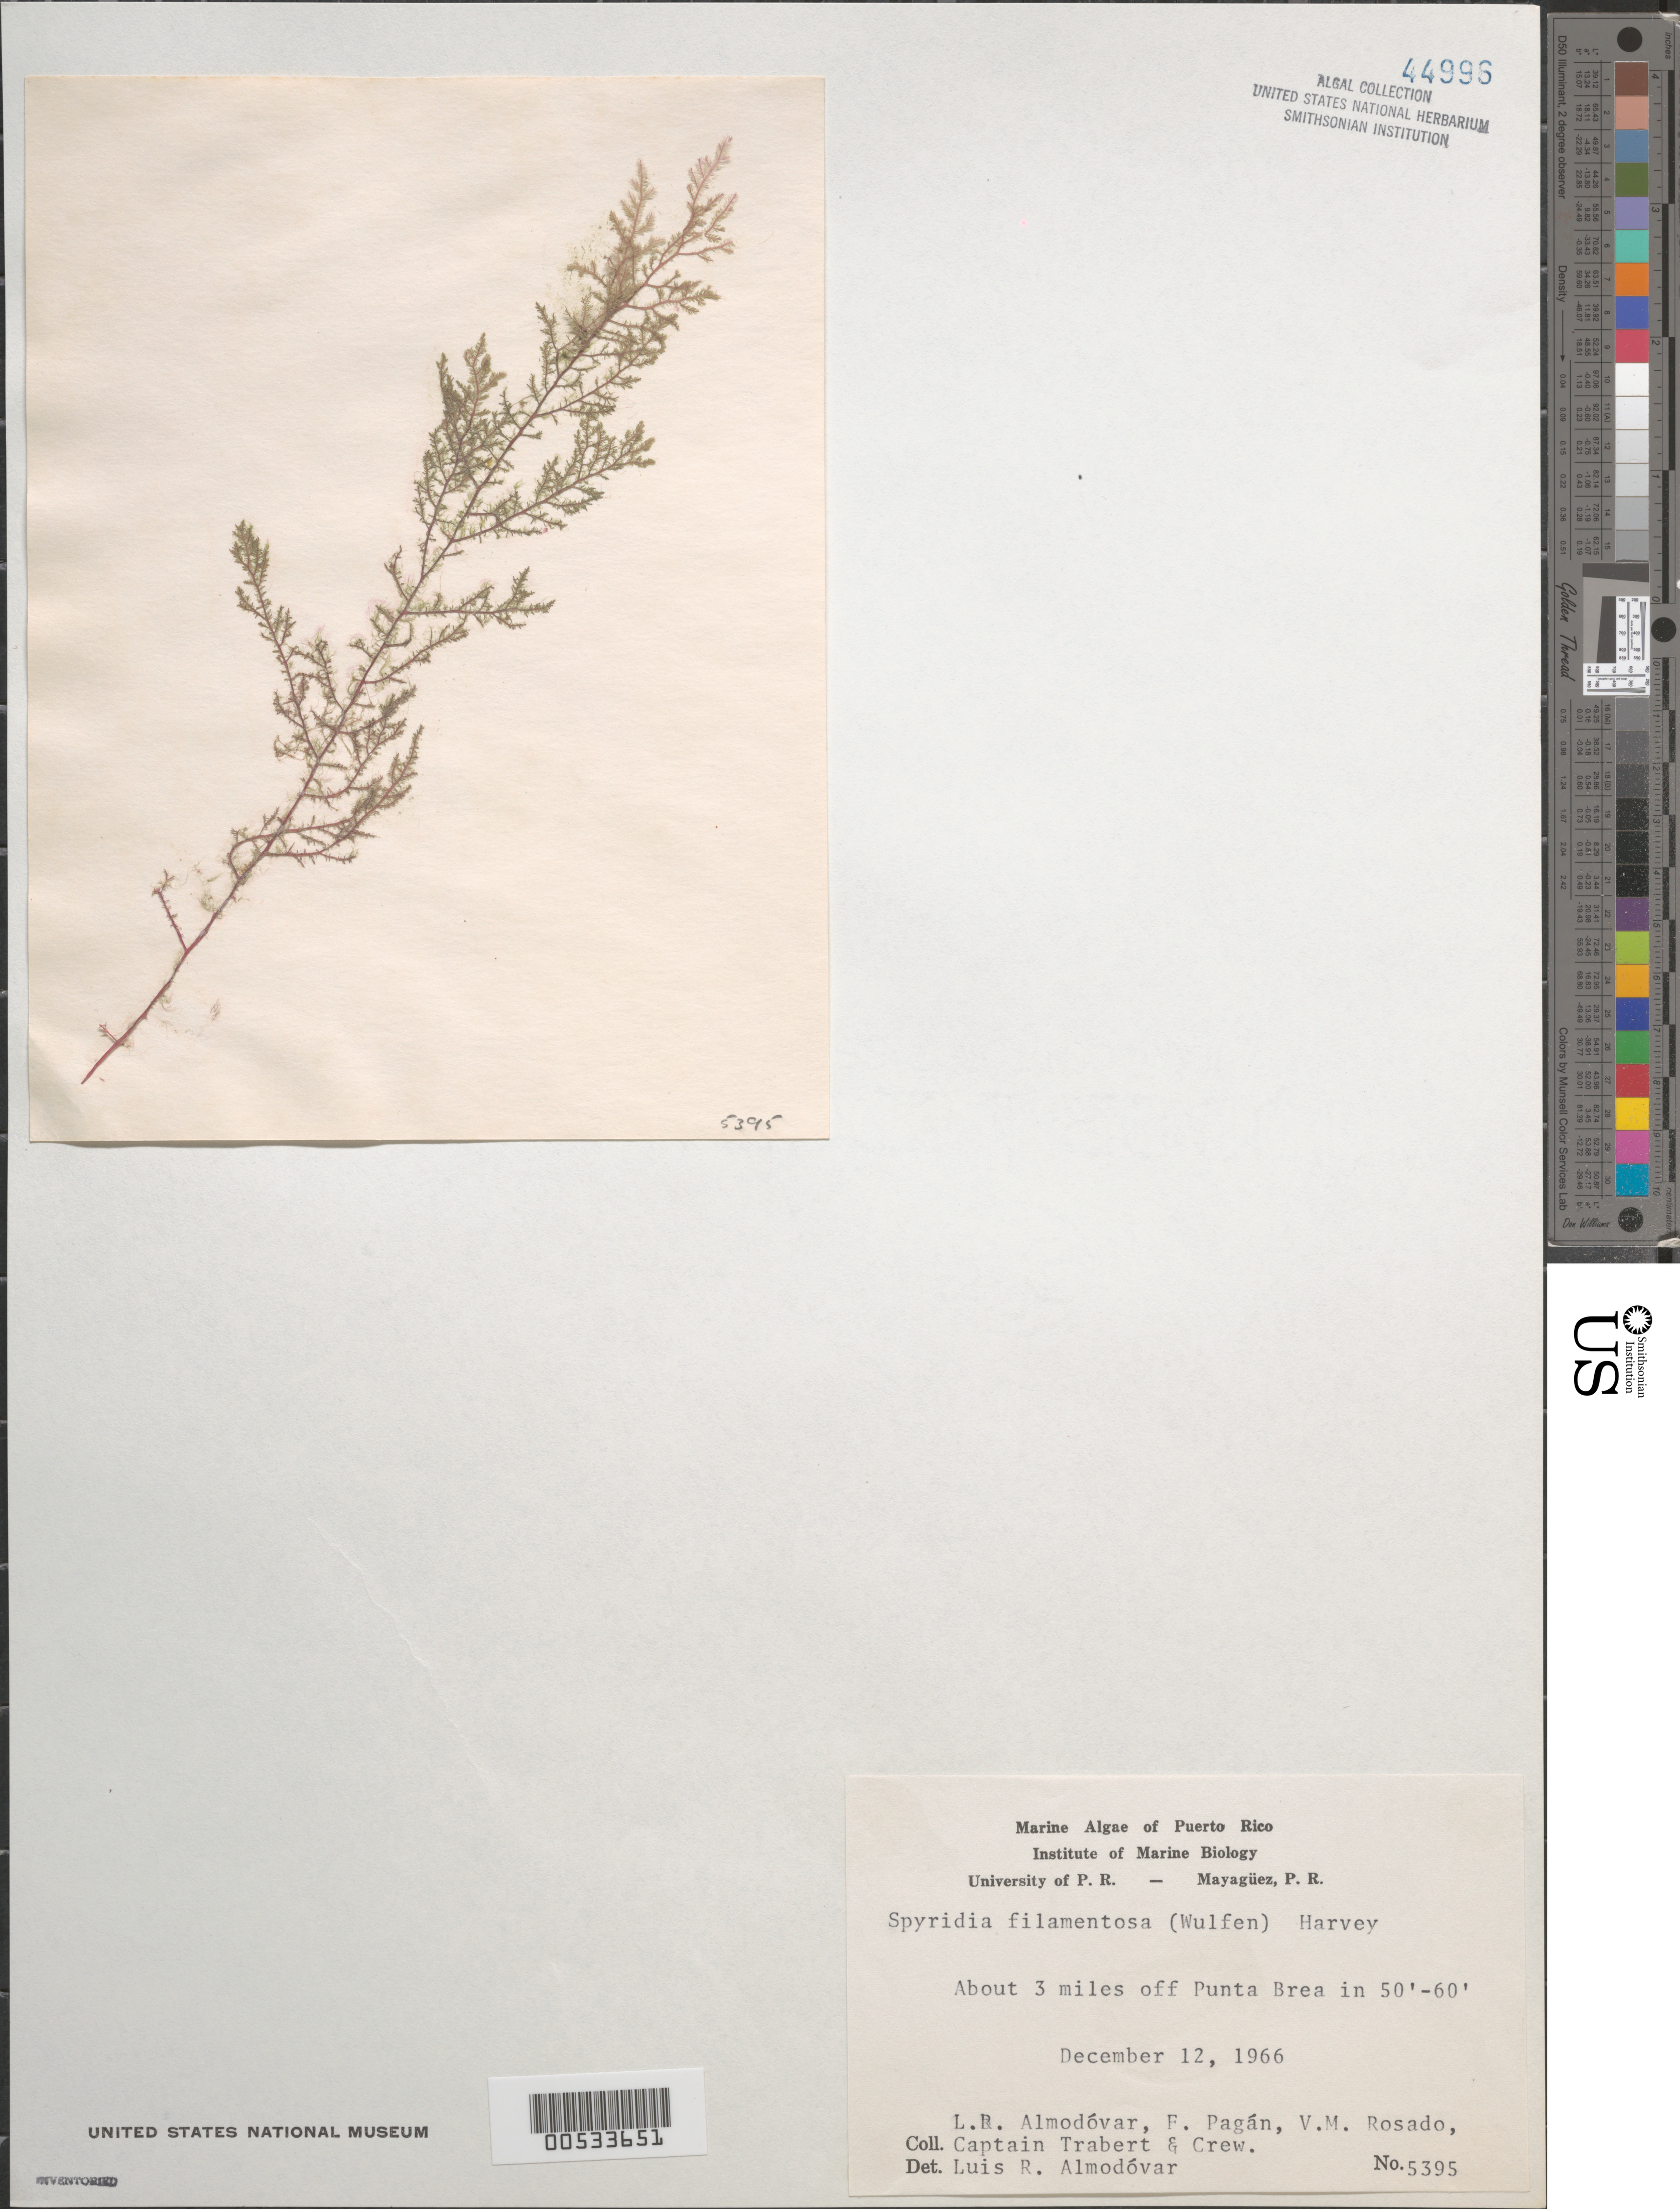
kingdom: Plantae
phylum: Rhodophyta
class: Florideophyceae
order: Ceramiales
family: Spyridiaceae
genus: Spyridia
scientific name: Spyridia filamentosa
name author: (Wulfen) Harv.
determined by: Almodovar, L. R.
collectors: L. Almodovar, F. Pagan, V. Rosado, C. Trabert & Crew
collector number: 5395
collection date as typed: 12 Dec 1966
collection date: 1966-12-12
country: Puerto Rico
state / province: Guanica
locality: Ca. 3 miles off punta brea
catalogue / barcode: US 44996